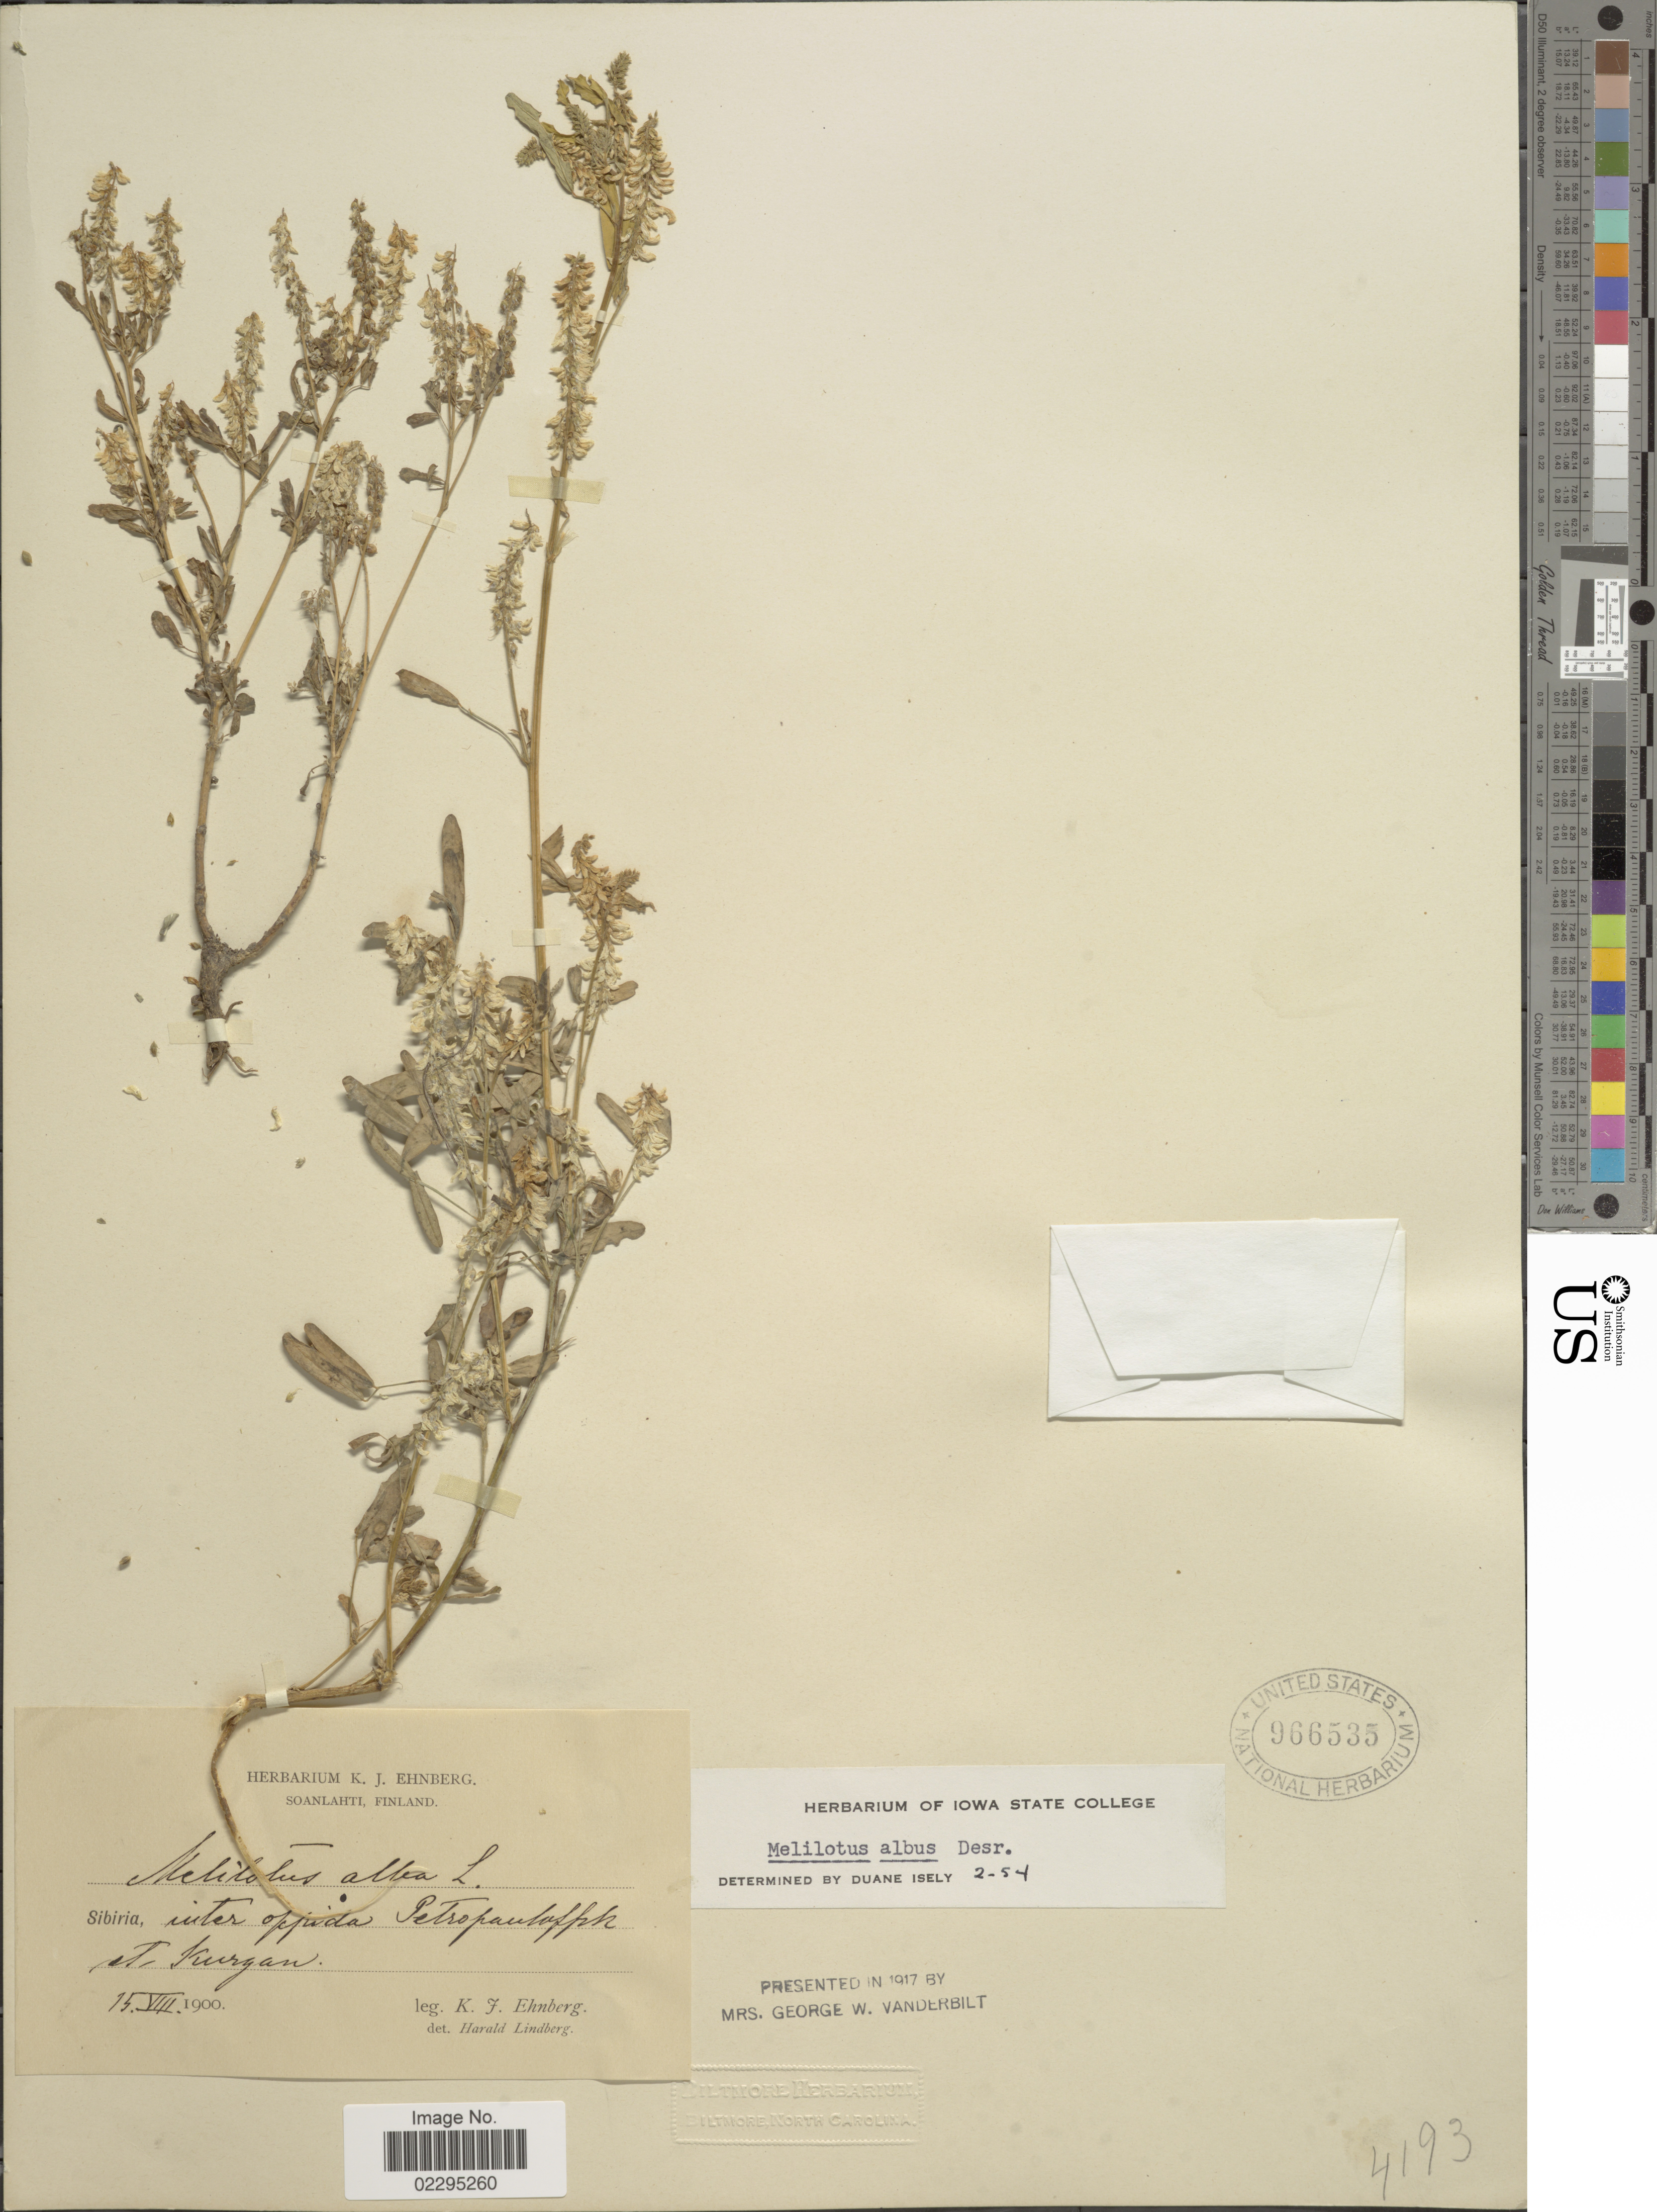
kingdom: Plantae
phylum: Tracheophyta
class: Magnoliopsida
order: Fabales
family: Fabaceae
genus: Melilotus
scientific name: Melilotus albus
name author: Medik.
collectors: K. Ehnberg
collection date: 1900-08-15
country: Russian Federation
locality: Sibiria, inter oppida Petropaulo [illegible text]. et kurgan.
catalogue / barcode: US 966535